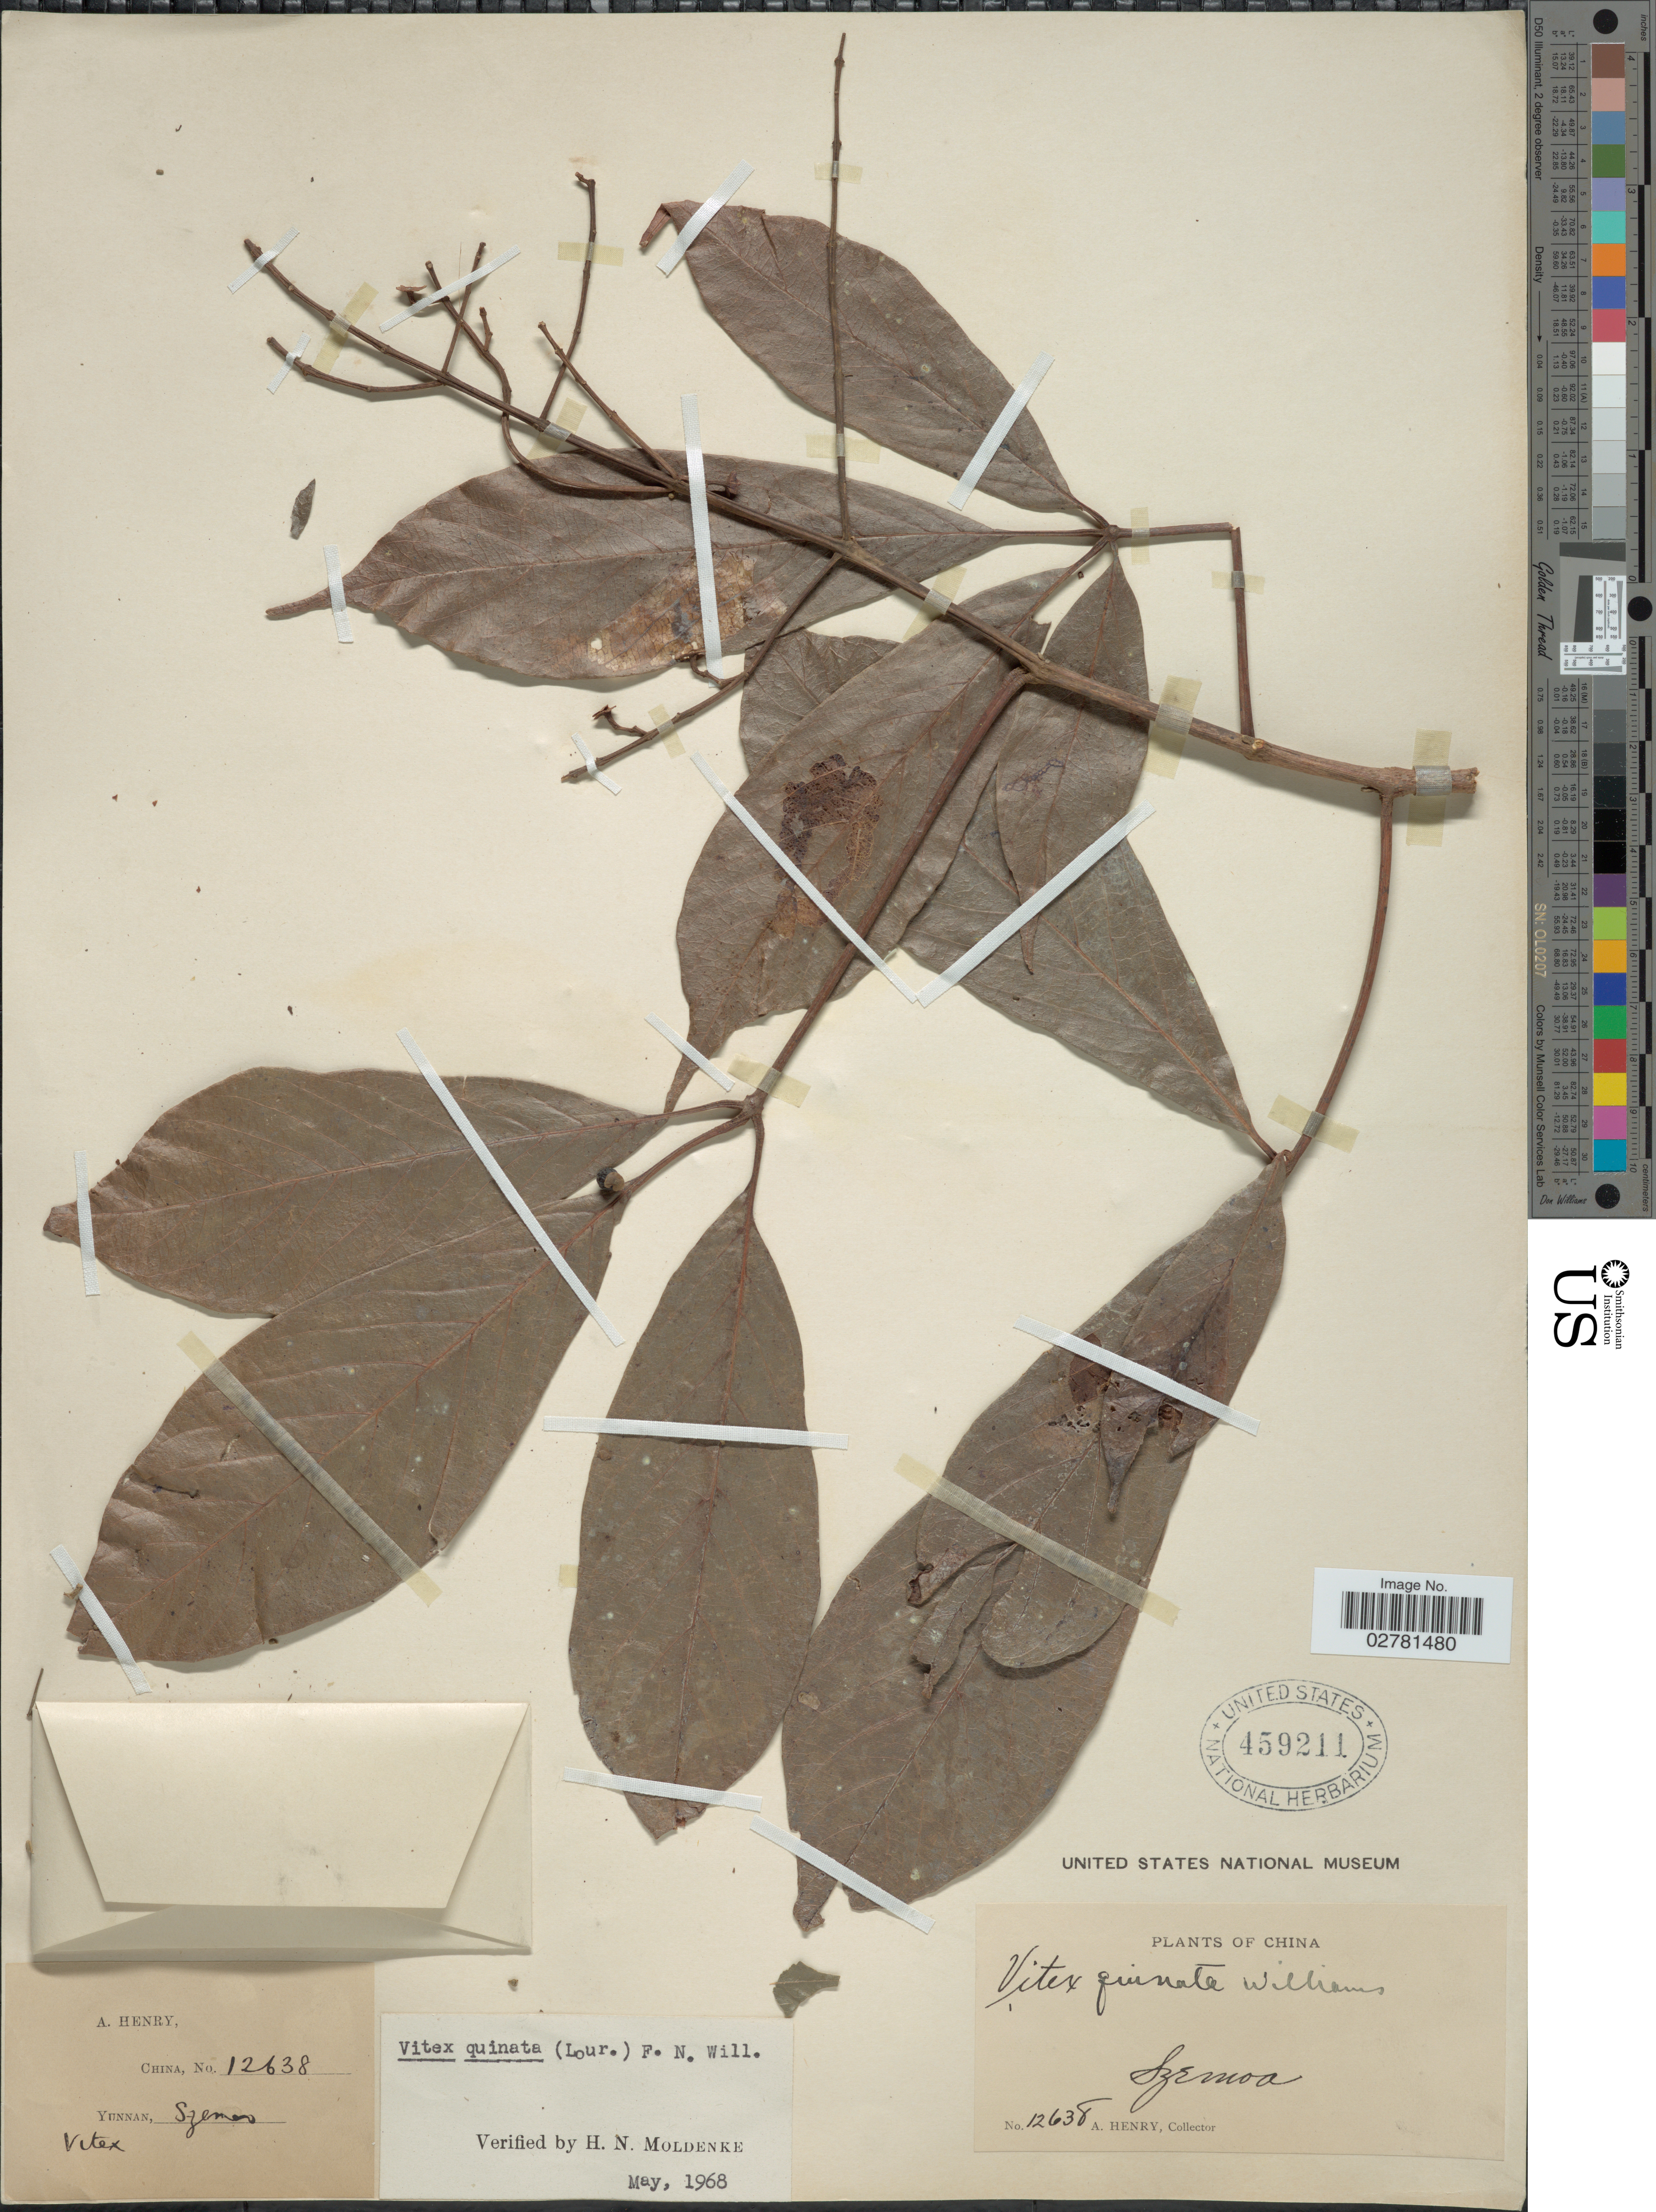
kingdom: Plantae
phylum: Tracheophyta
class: Magnoliopsida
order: Lamiales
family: Lamiaceae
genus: Vitex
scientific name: Vitex quinata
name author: (Lour.) F.N. Williams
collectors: A. Henry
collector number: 12638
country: China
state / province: Yunnan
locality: Szemoa.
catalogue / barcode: US 459211